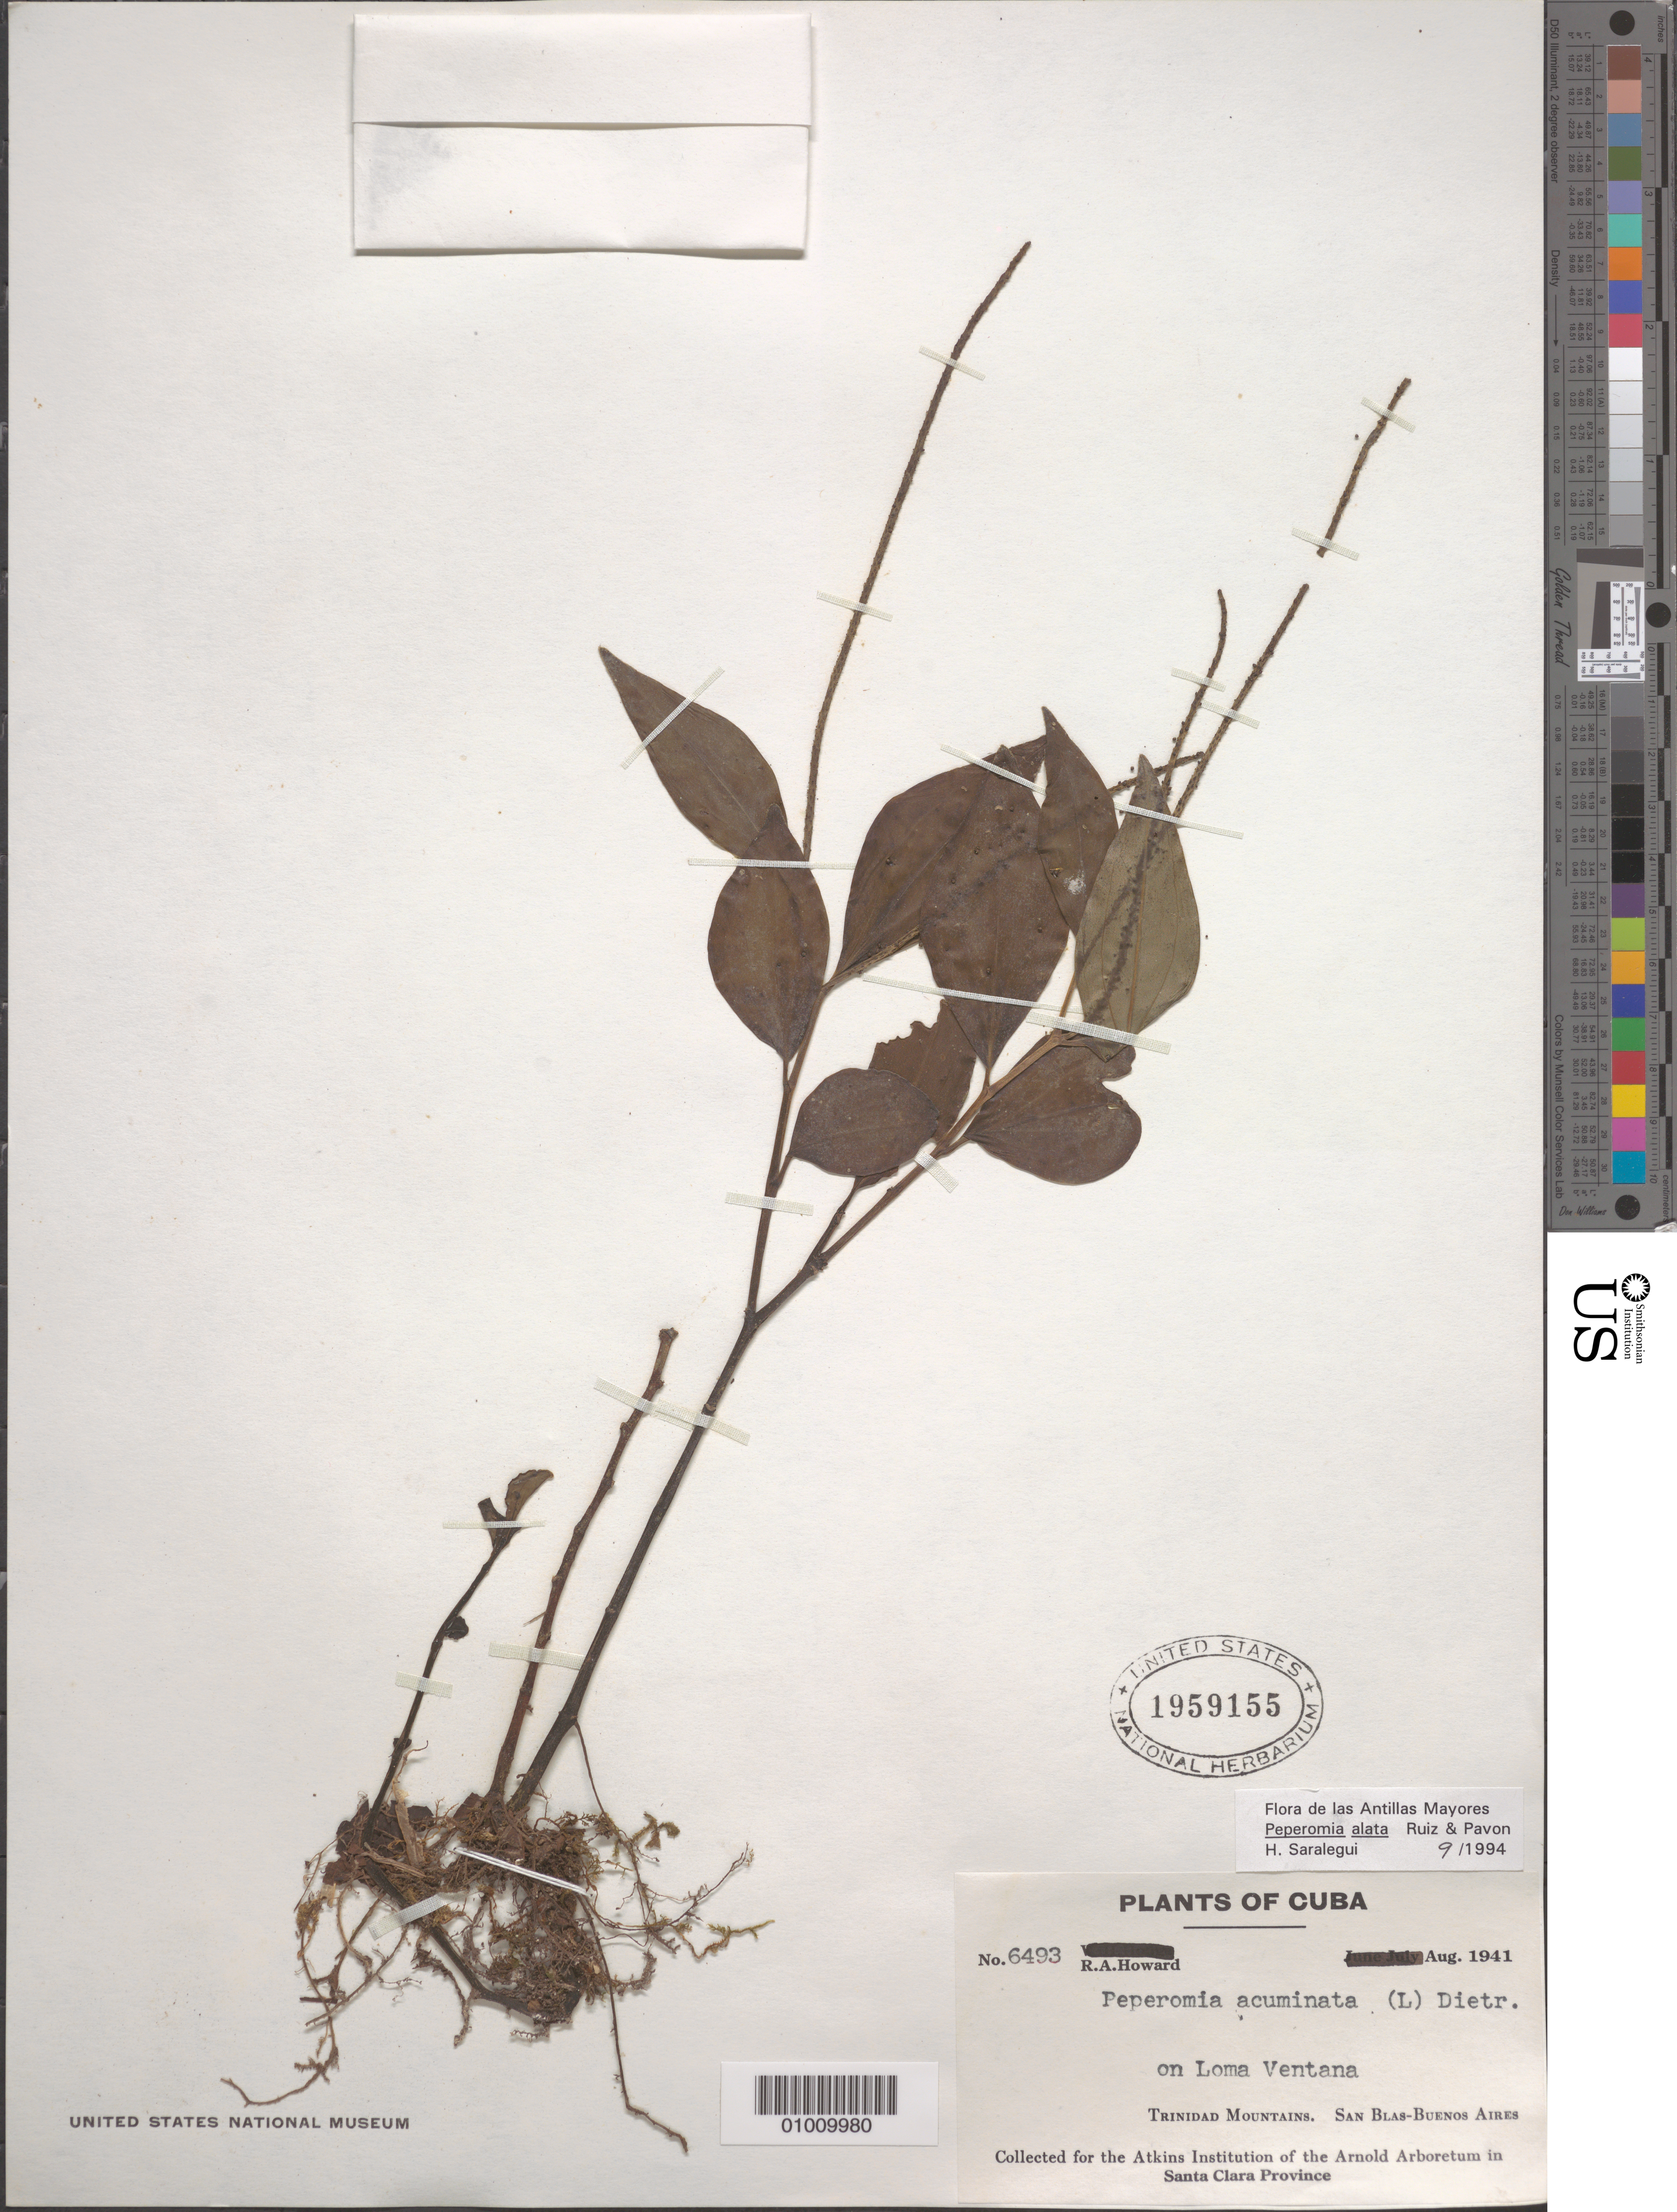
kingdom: Plantae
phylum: Tracheophyta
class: Magnoliopsida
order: Piperales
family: Piperaceae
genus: Peperomia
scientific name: Peperomia alata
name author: Ruiz & Pav.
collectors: R. A. Howard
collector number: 6493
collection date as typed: Aug 1941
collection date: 1941-08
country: Cuba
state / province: Villa Clara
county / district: Santa Clara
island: Cuba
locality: On Loma Ventana Trinidad Mountains San Blas-Buenos Aires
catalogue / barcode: US 1959155